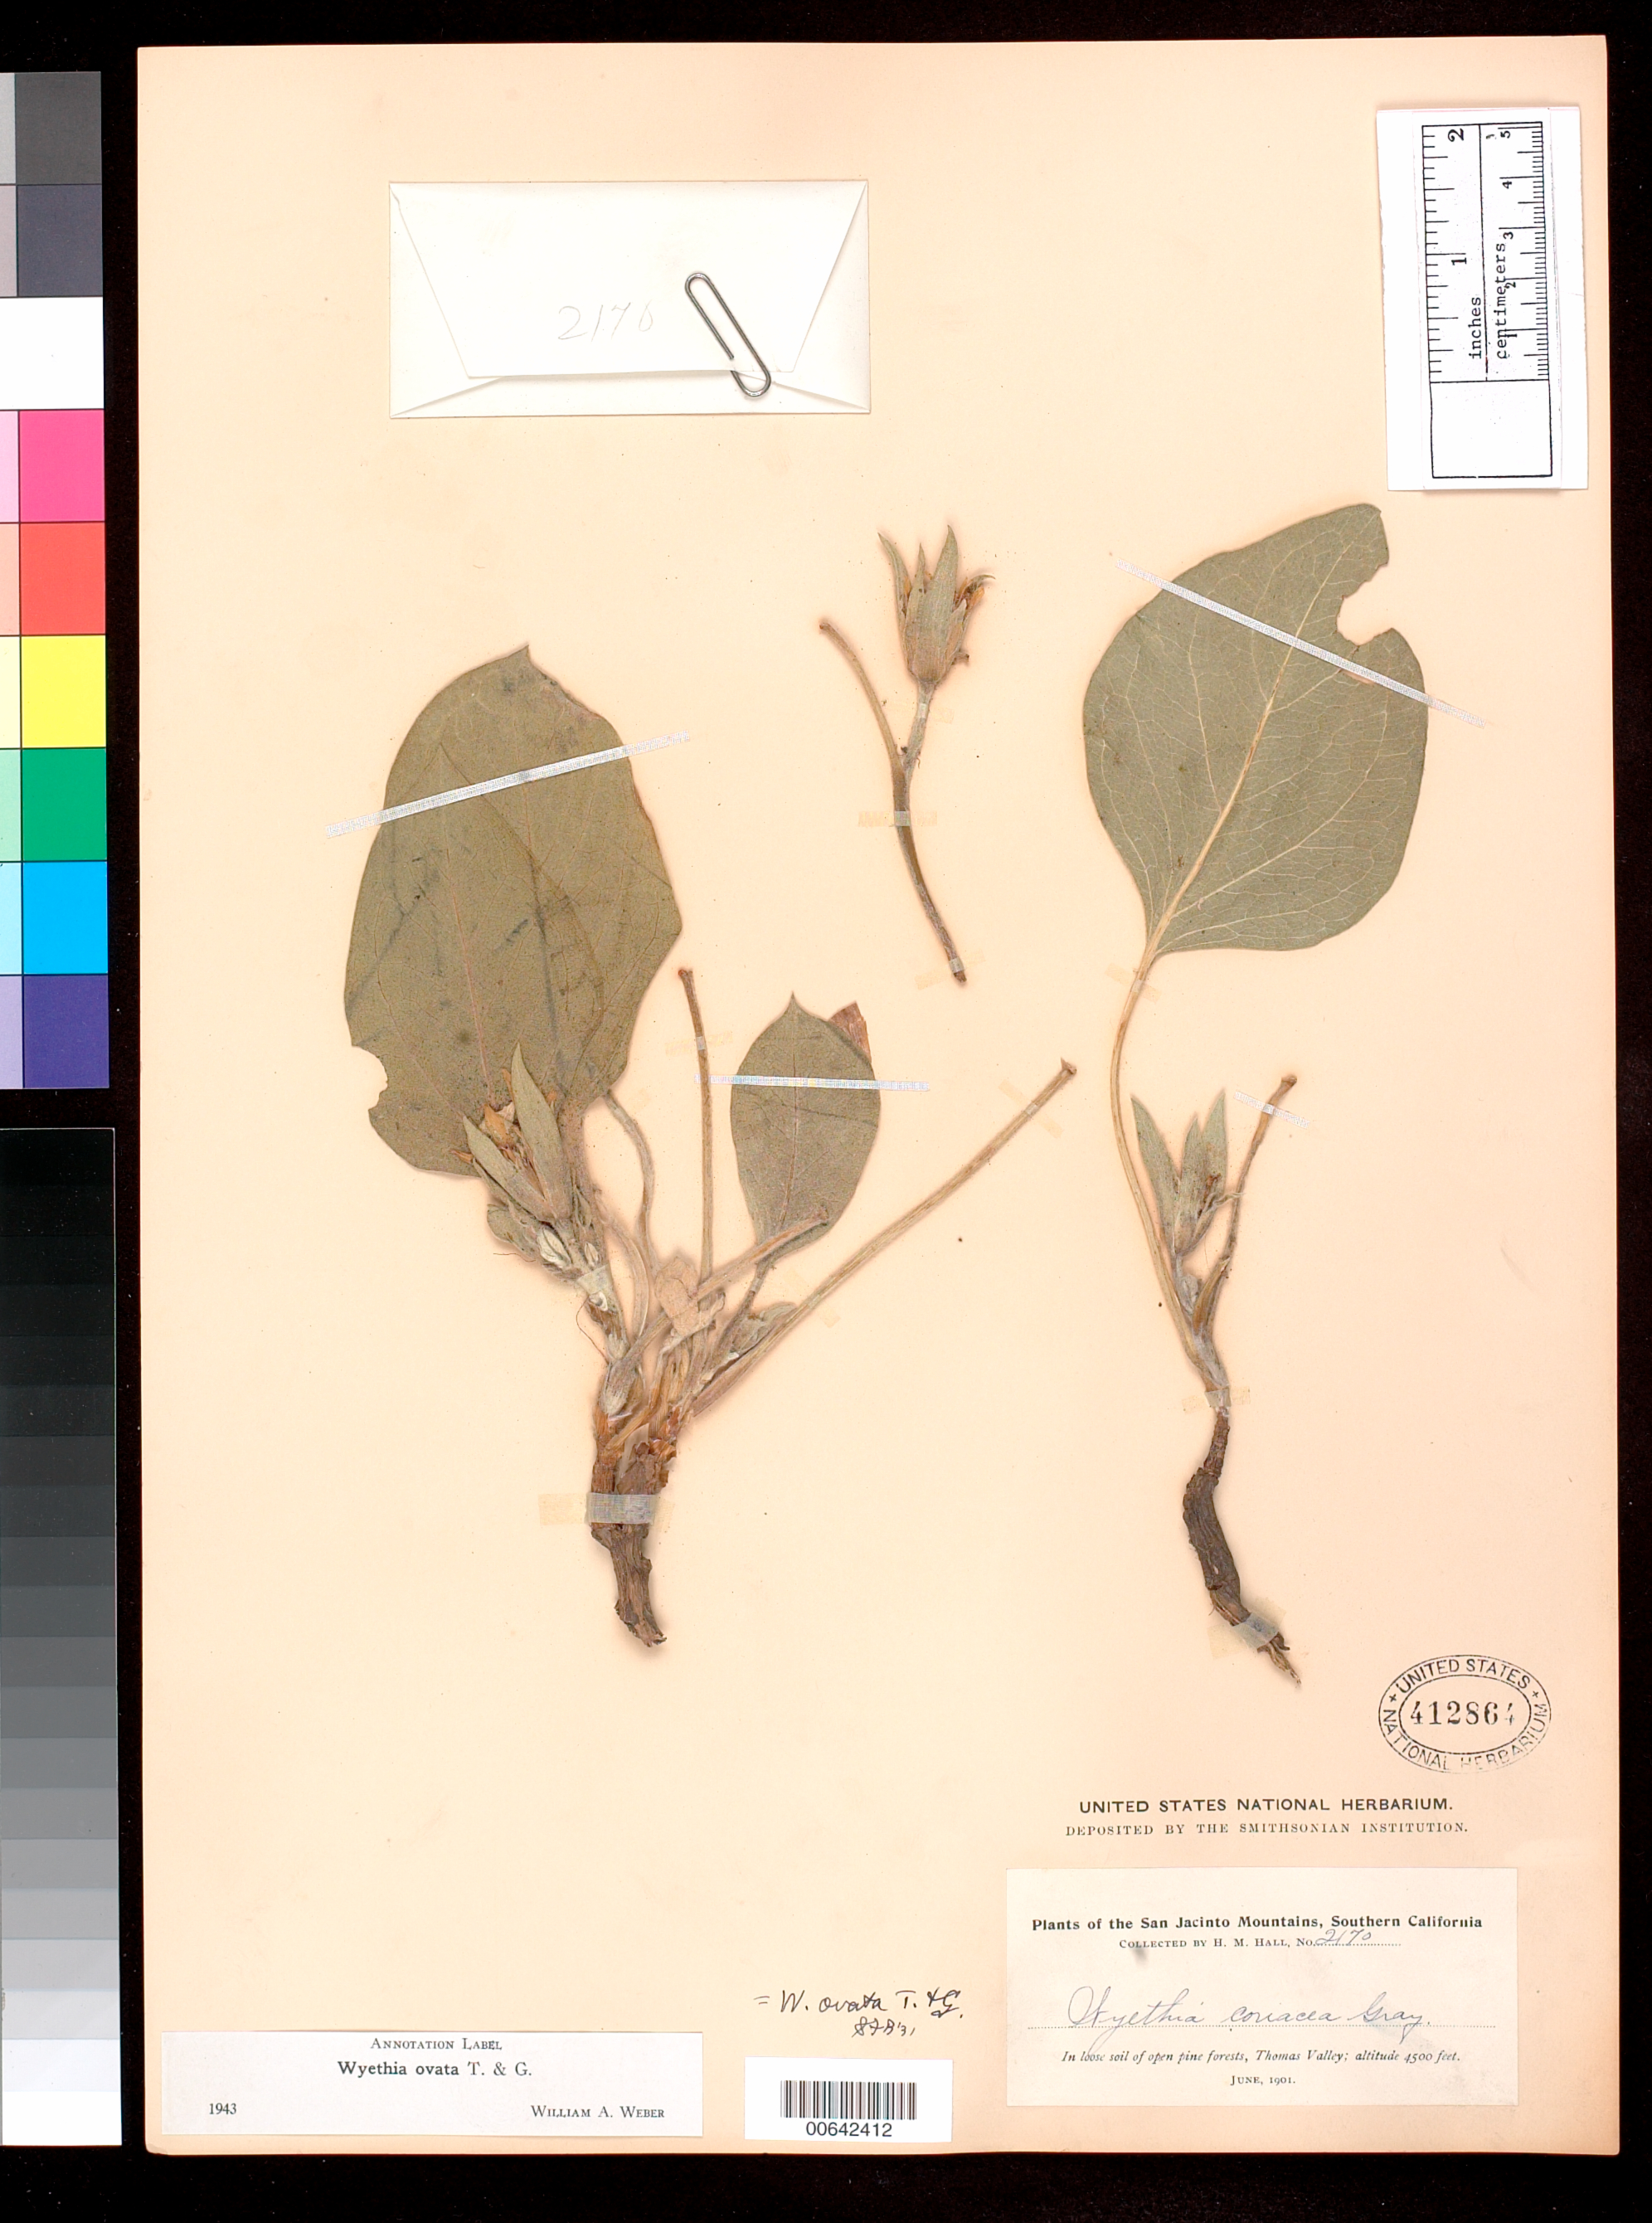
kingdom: Plantae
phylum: Tracheophyta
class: Magnoliopsida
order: Asterales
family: Asteraceae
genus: Wyethia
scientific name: Wyethia ovata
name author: Torr. & A. Gray in Emory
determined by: Weber, W. A.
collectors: H. M. Hall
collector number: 2170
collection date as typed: Jun 1901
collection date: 1901-06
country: United States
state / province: California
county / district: Riverside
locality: Thomas Valley, San Jacinto Mts.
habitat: Loose soil of open pine forests.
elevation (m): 1372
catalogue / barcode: US 412864